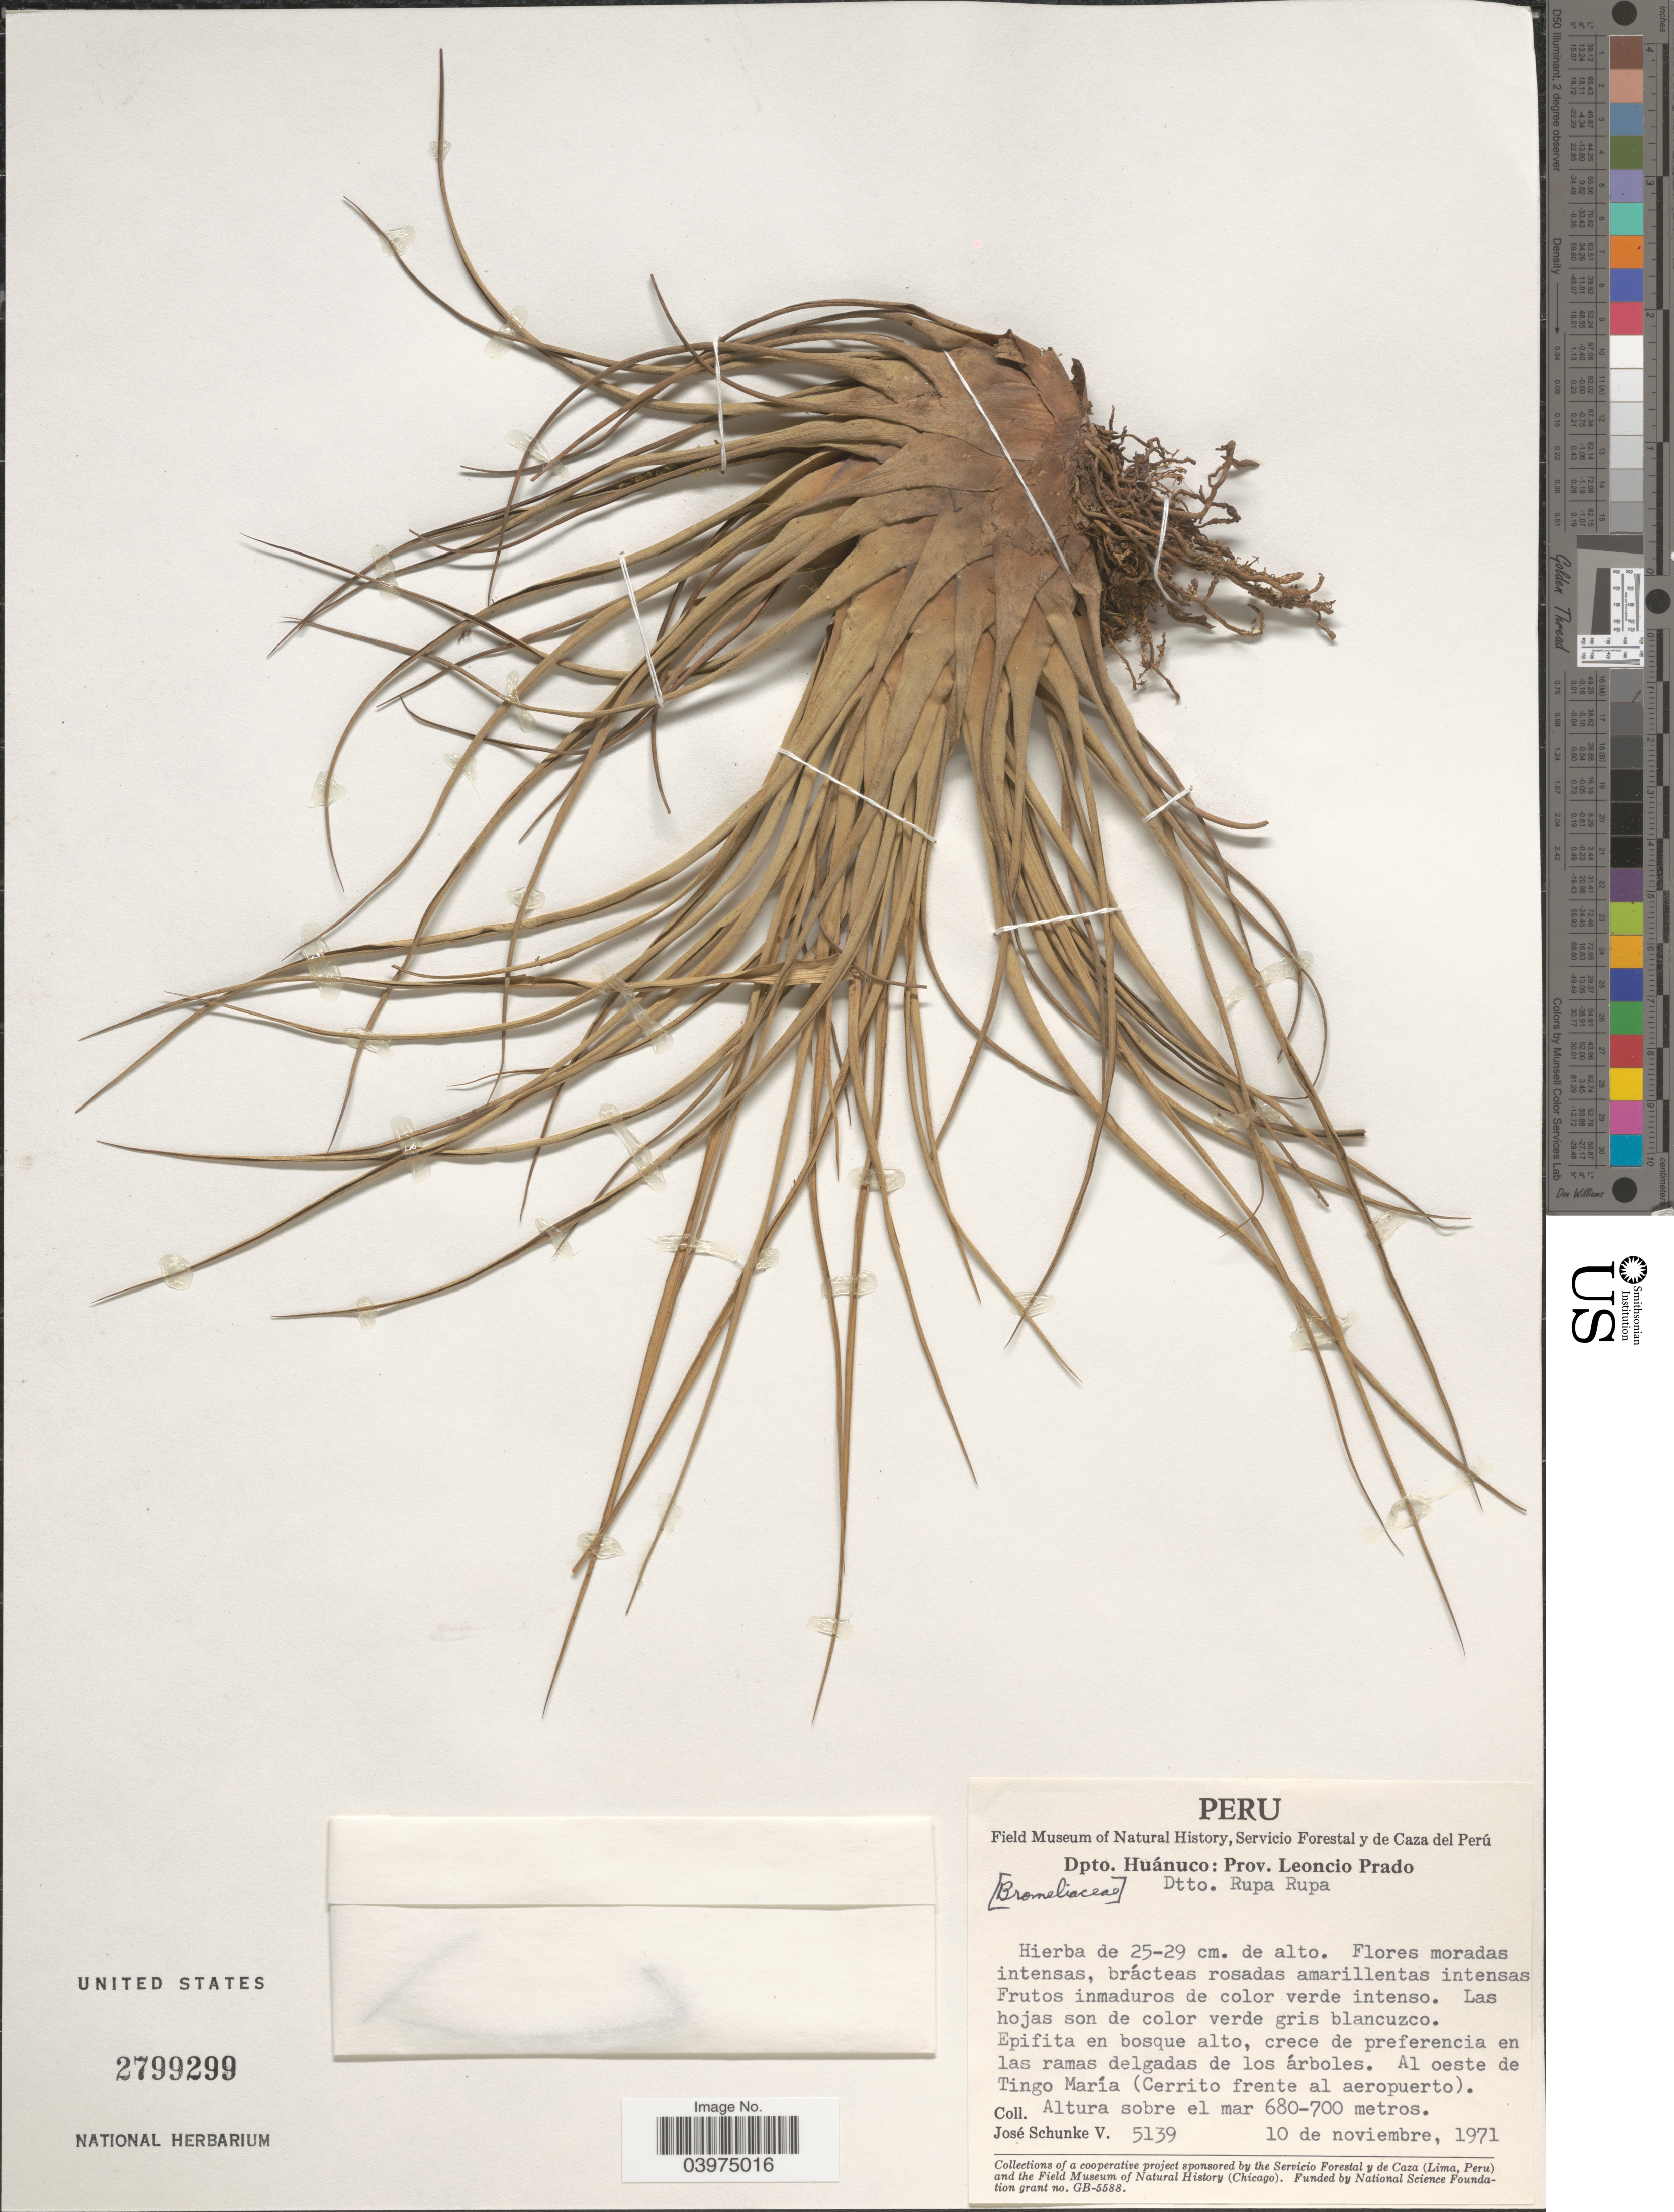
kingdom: Plantae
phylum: Tracheophyta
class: Liliopsida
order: Poales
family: Bromeliaceae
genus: Tillandsia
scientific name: Tillandsia sp.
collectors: J. Schunke Vigo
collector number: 5139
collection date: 1971-11-10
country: Peru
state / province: Huánuco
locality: Dpto. Huánuco: Prov. Leoncio Prado. Dtto. Rupa Rupa. Al oeste de Tingo María (Cerrito frente al aeropuerto.).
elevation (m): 680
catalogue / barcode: US 2799299